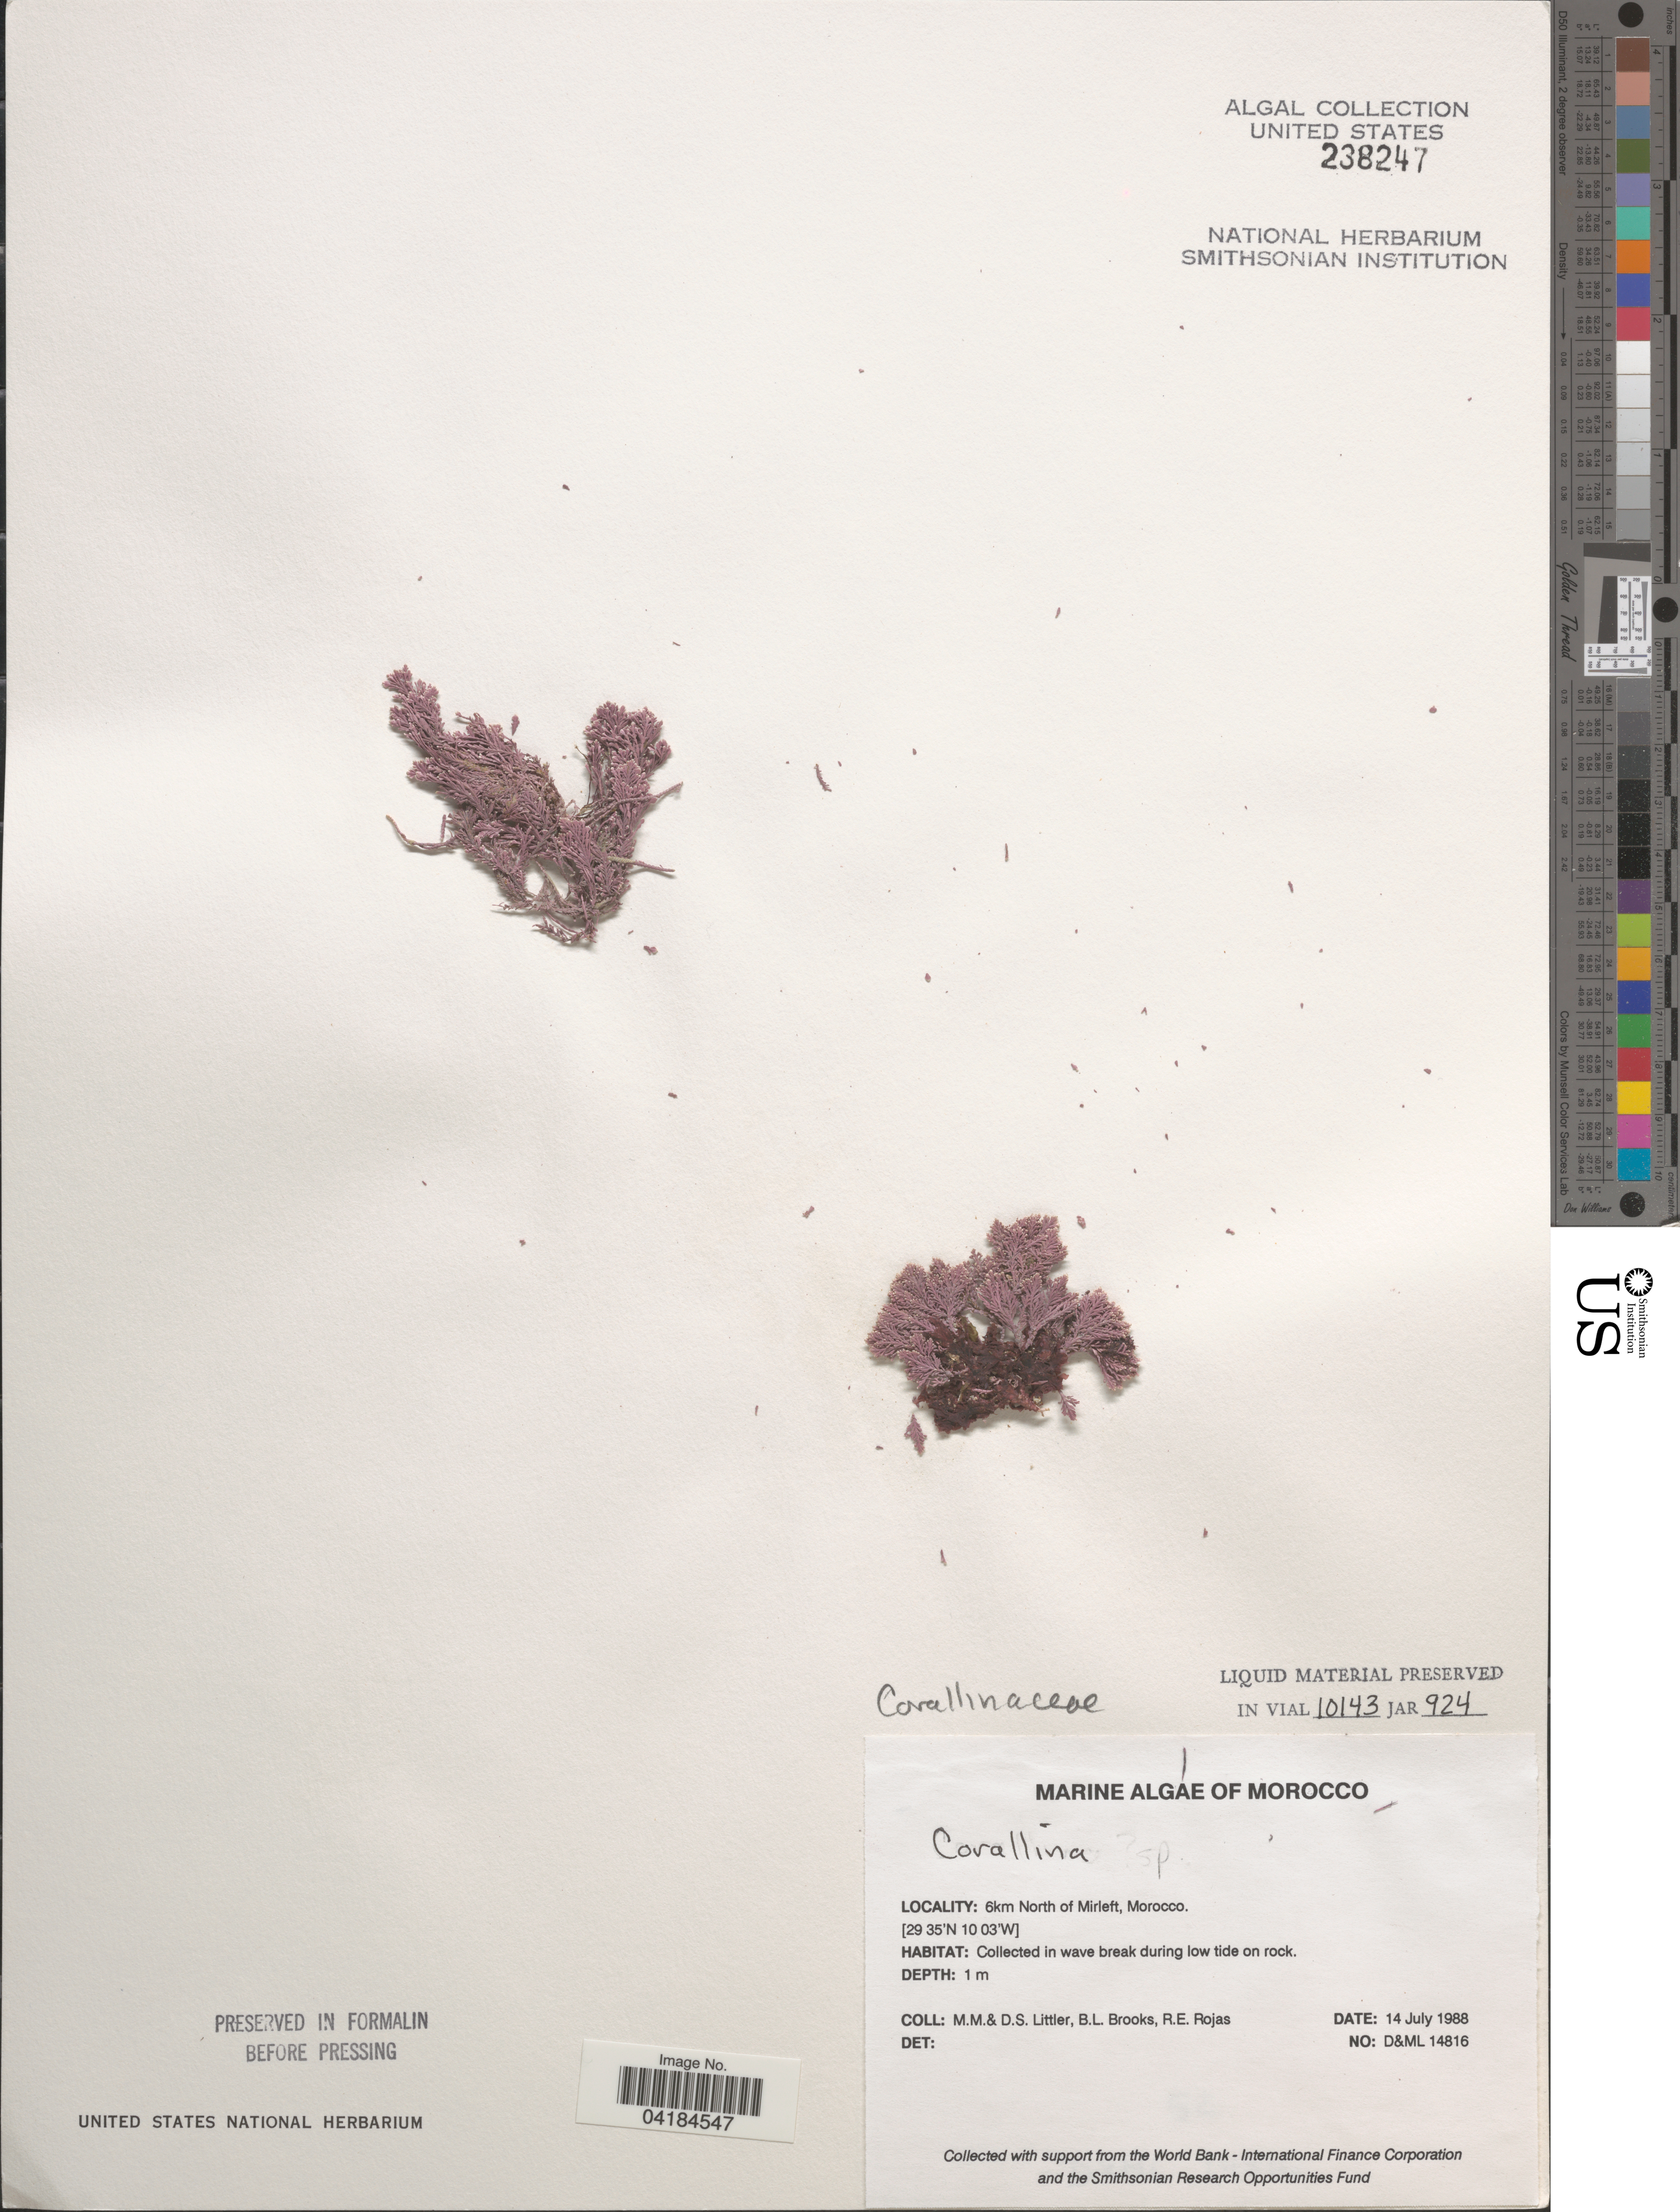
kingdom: Plantae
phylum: Rhodophyta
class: Florideophyceae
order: Corallinales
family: Corallinaceae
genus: Corallina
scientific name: Corallina sp.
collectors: D. S. Littler, B. Brooks & R. Rojas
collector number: D&ML14816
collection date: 1988-07-14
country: Morocco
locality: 6km North of Mirleft.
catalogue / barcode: US 238247